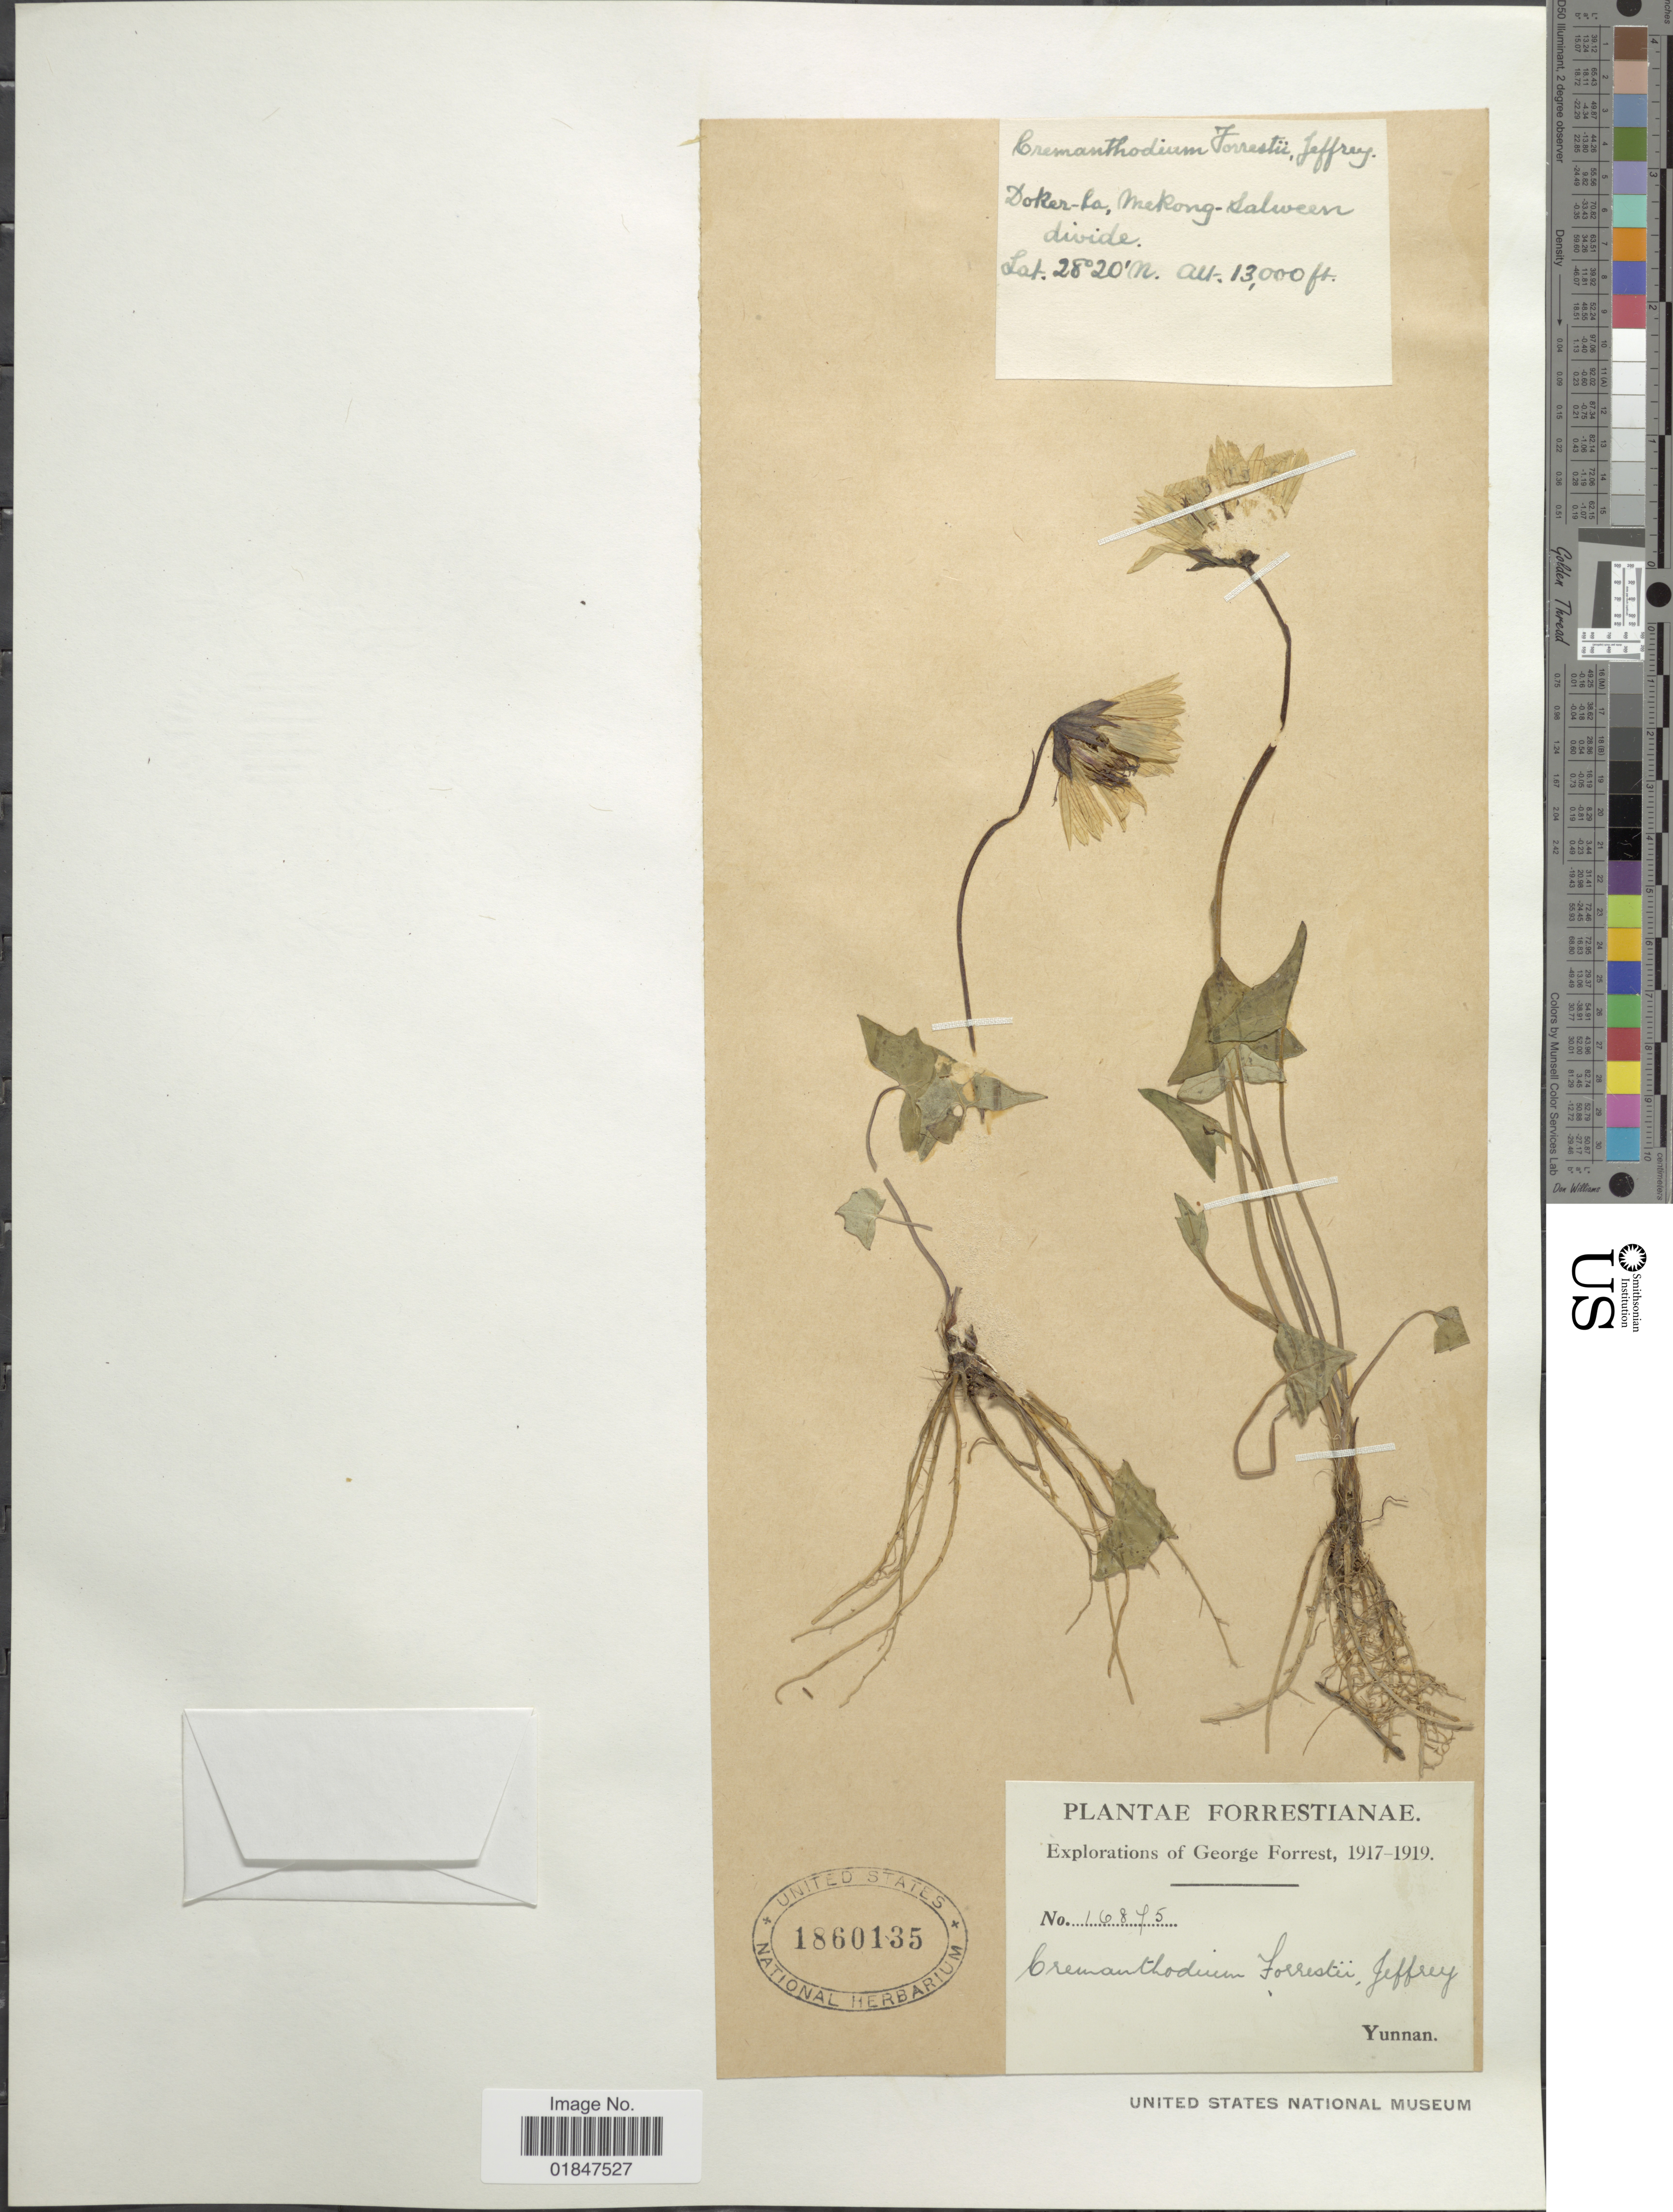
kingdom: Plantae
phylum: Tracheophyta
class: Magnoliopsida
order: Asterales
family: Asteraceae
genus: Cremanthodium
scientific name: Cremanthodium forrestii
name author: Jeffrey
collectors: G. Forrest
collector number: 16875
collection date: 1917/1919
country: China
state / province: Yunnan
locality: Doker-la, Mekong-Salween divide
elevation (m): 3962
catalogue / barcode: US 1860135